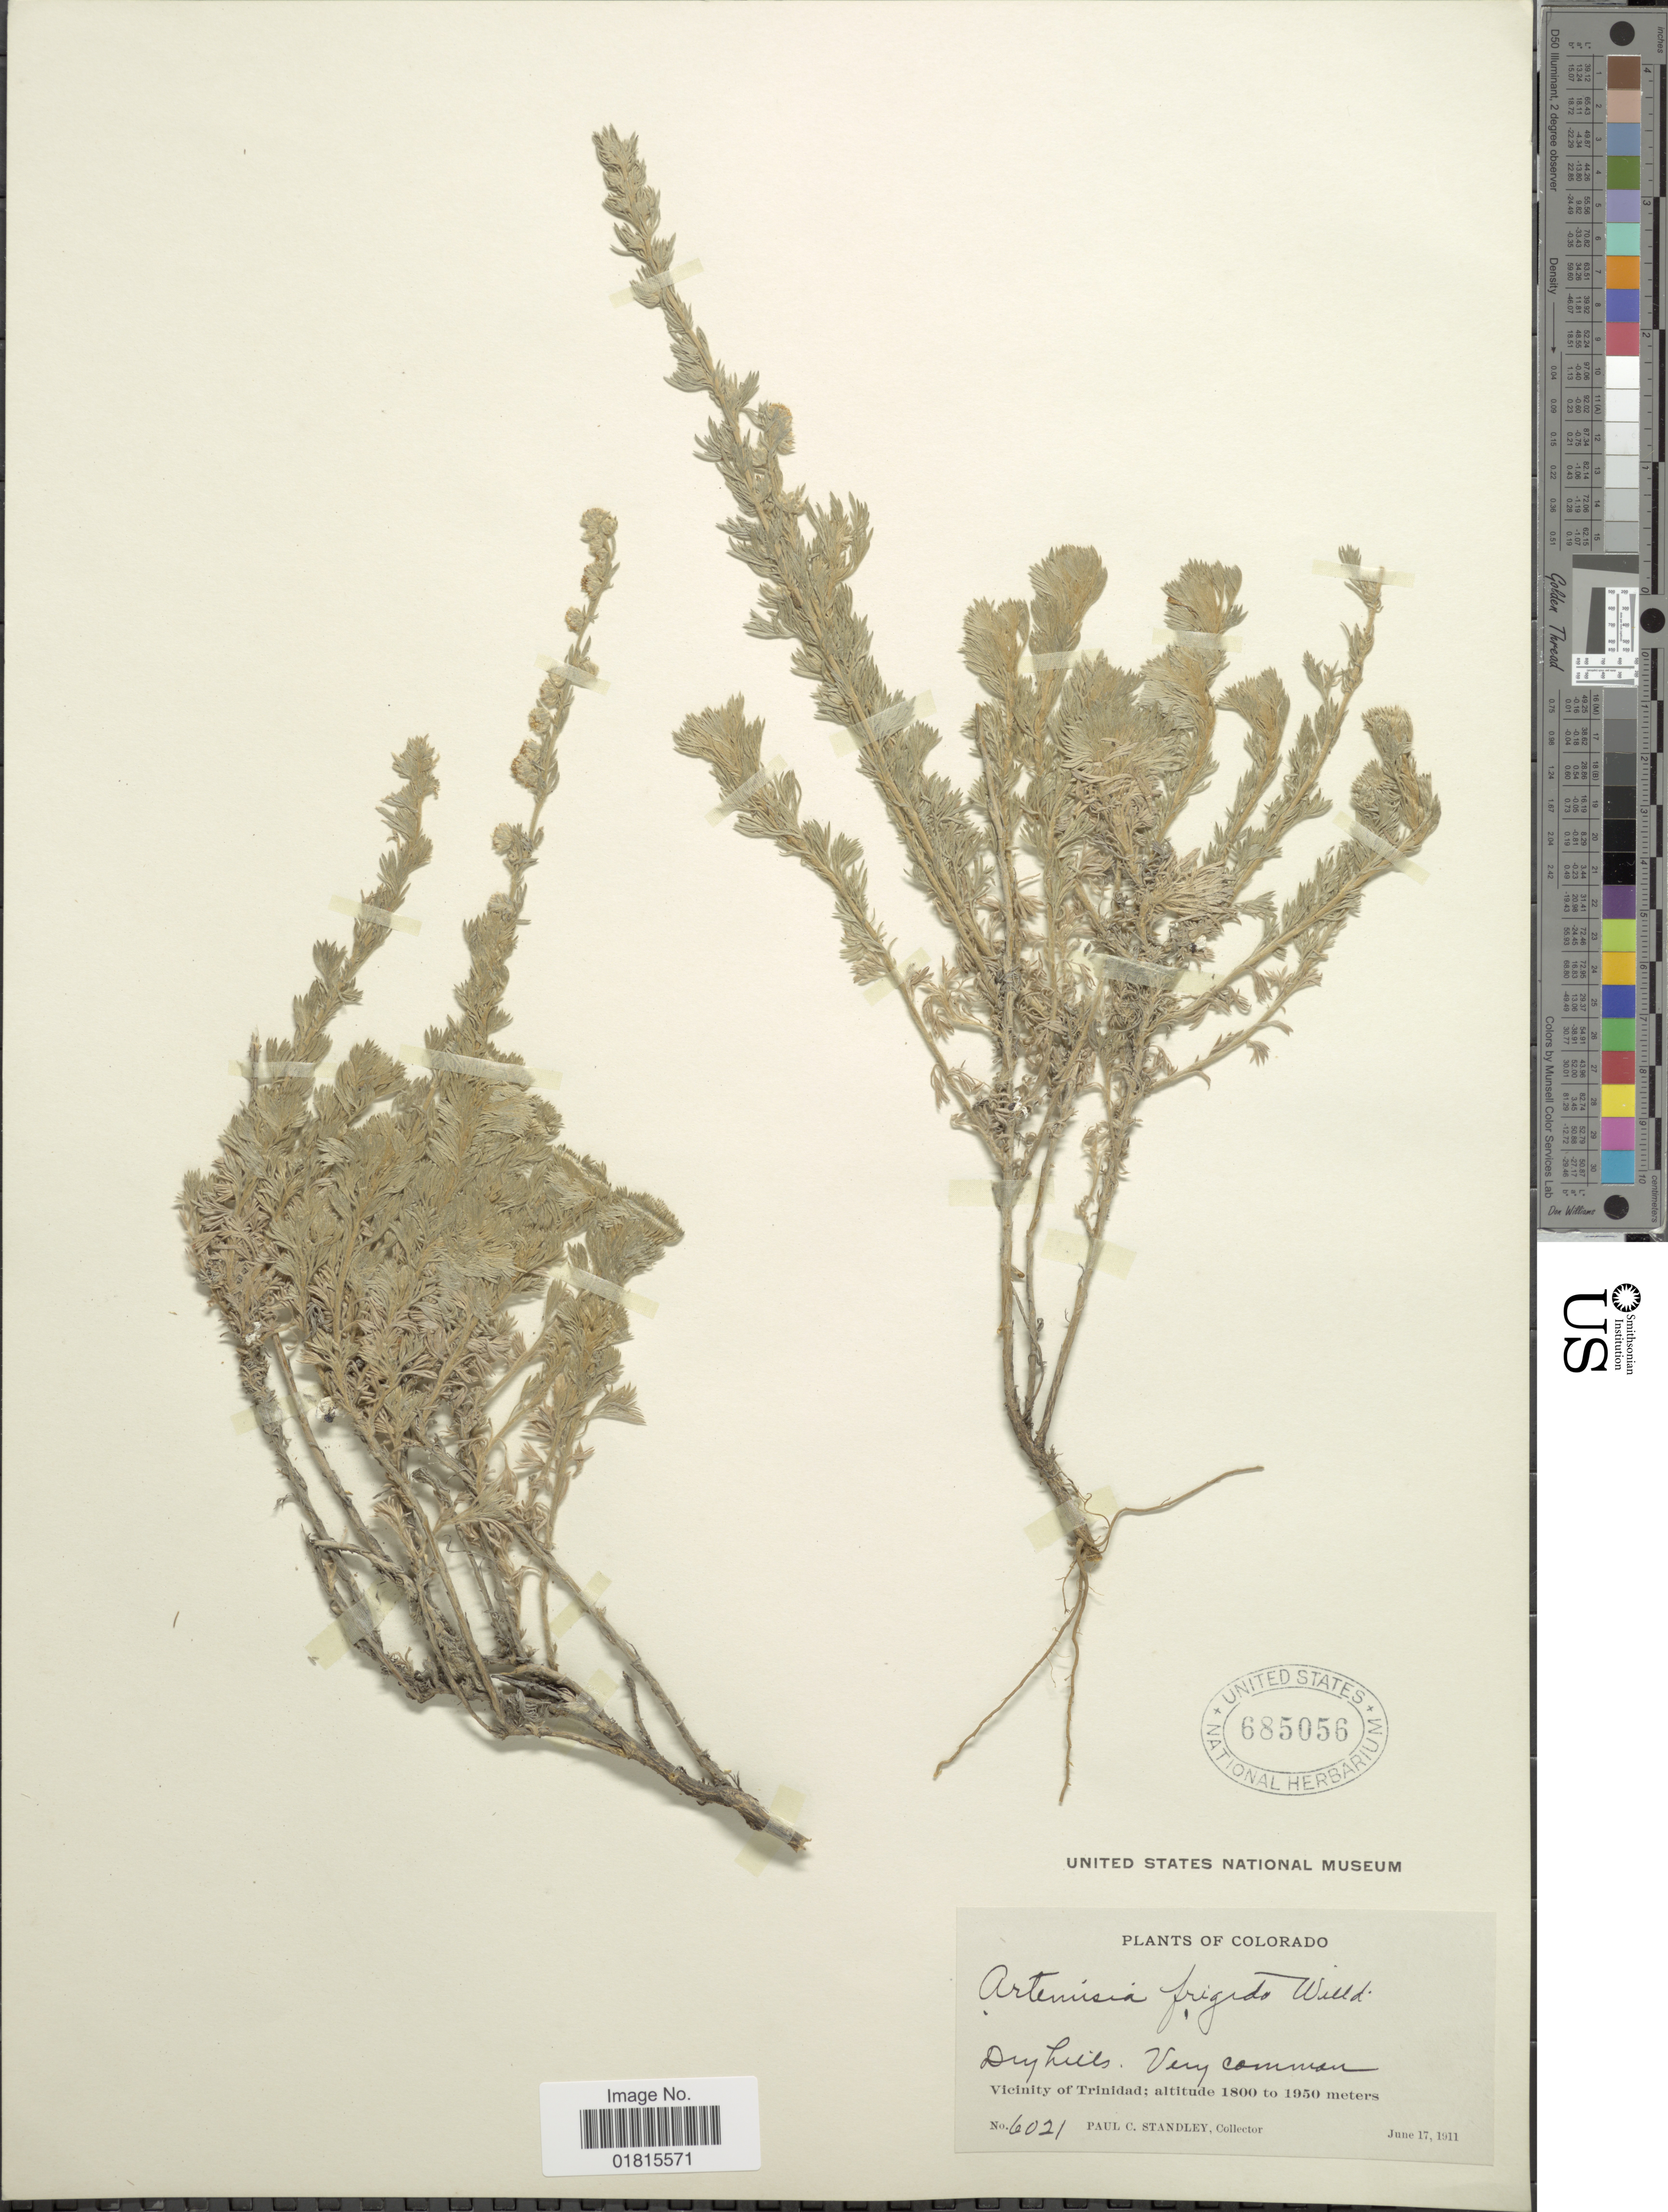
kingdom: Plantae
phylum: Tracheophyta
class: Magnoliopsida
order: Asterales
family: Asteraceae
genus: Artemisia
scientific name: Artemisia frigida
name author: Willd.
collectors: P. C. Standley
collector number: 6021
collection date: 1911-06-17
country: United States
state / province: Colorado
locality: Dry hills, Vicinity of Trinidad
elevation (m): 1800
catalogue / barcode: US 685056